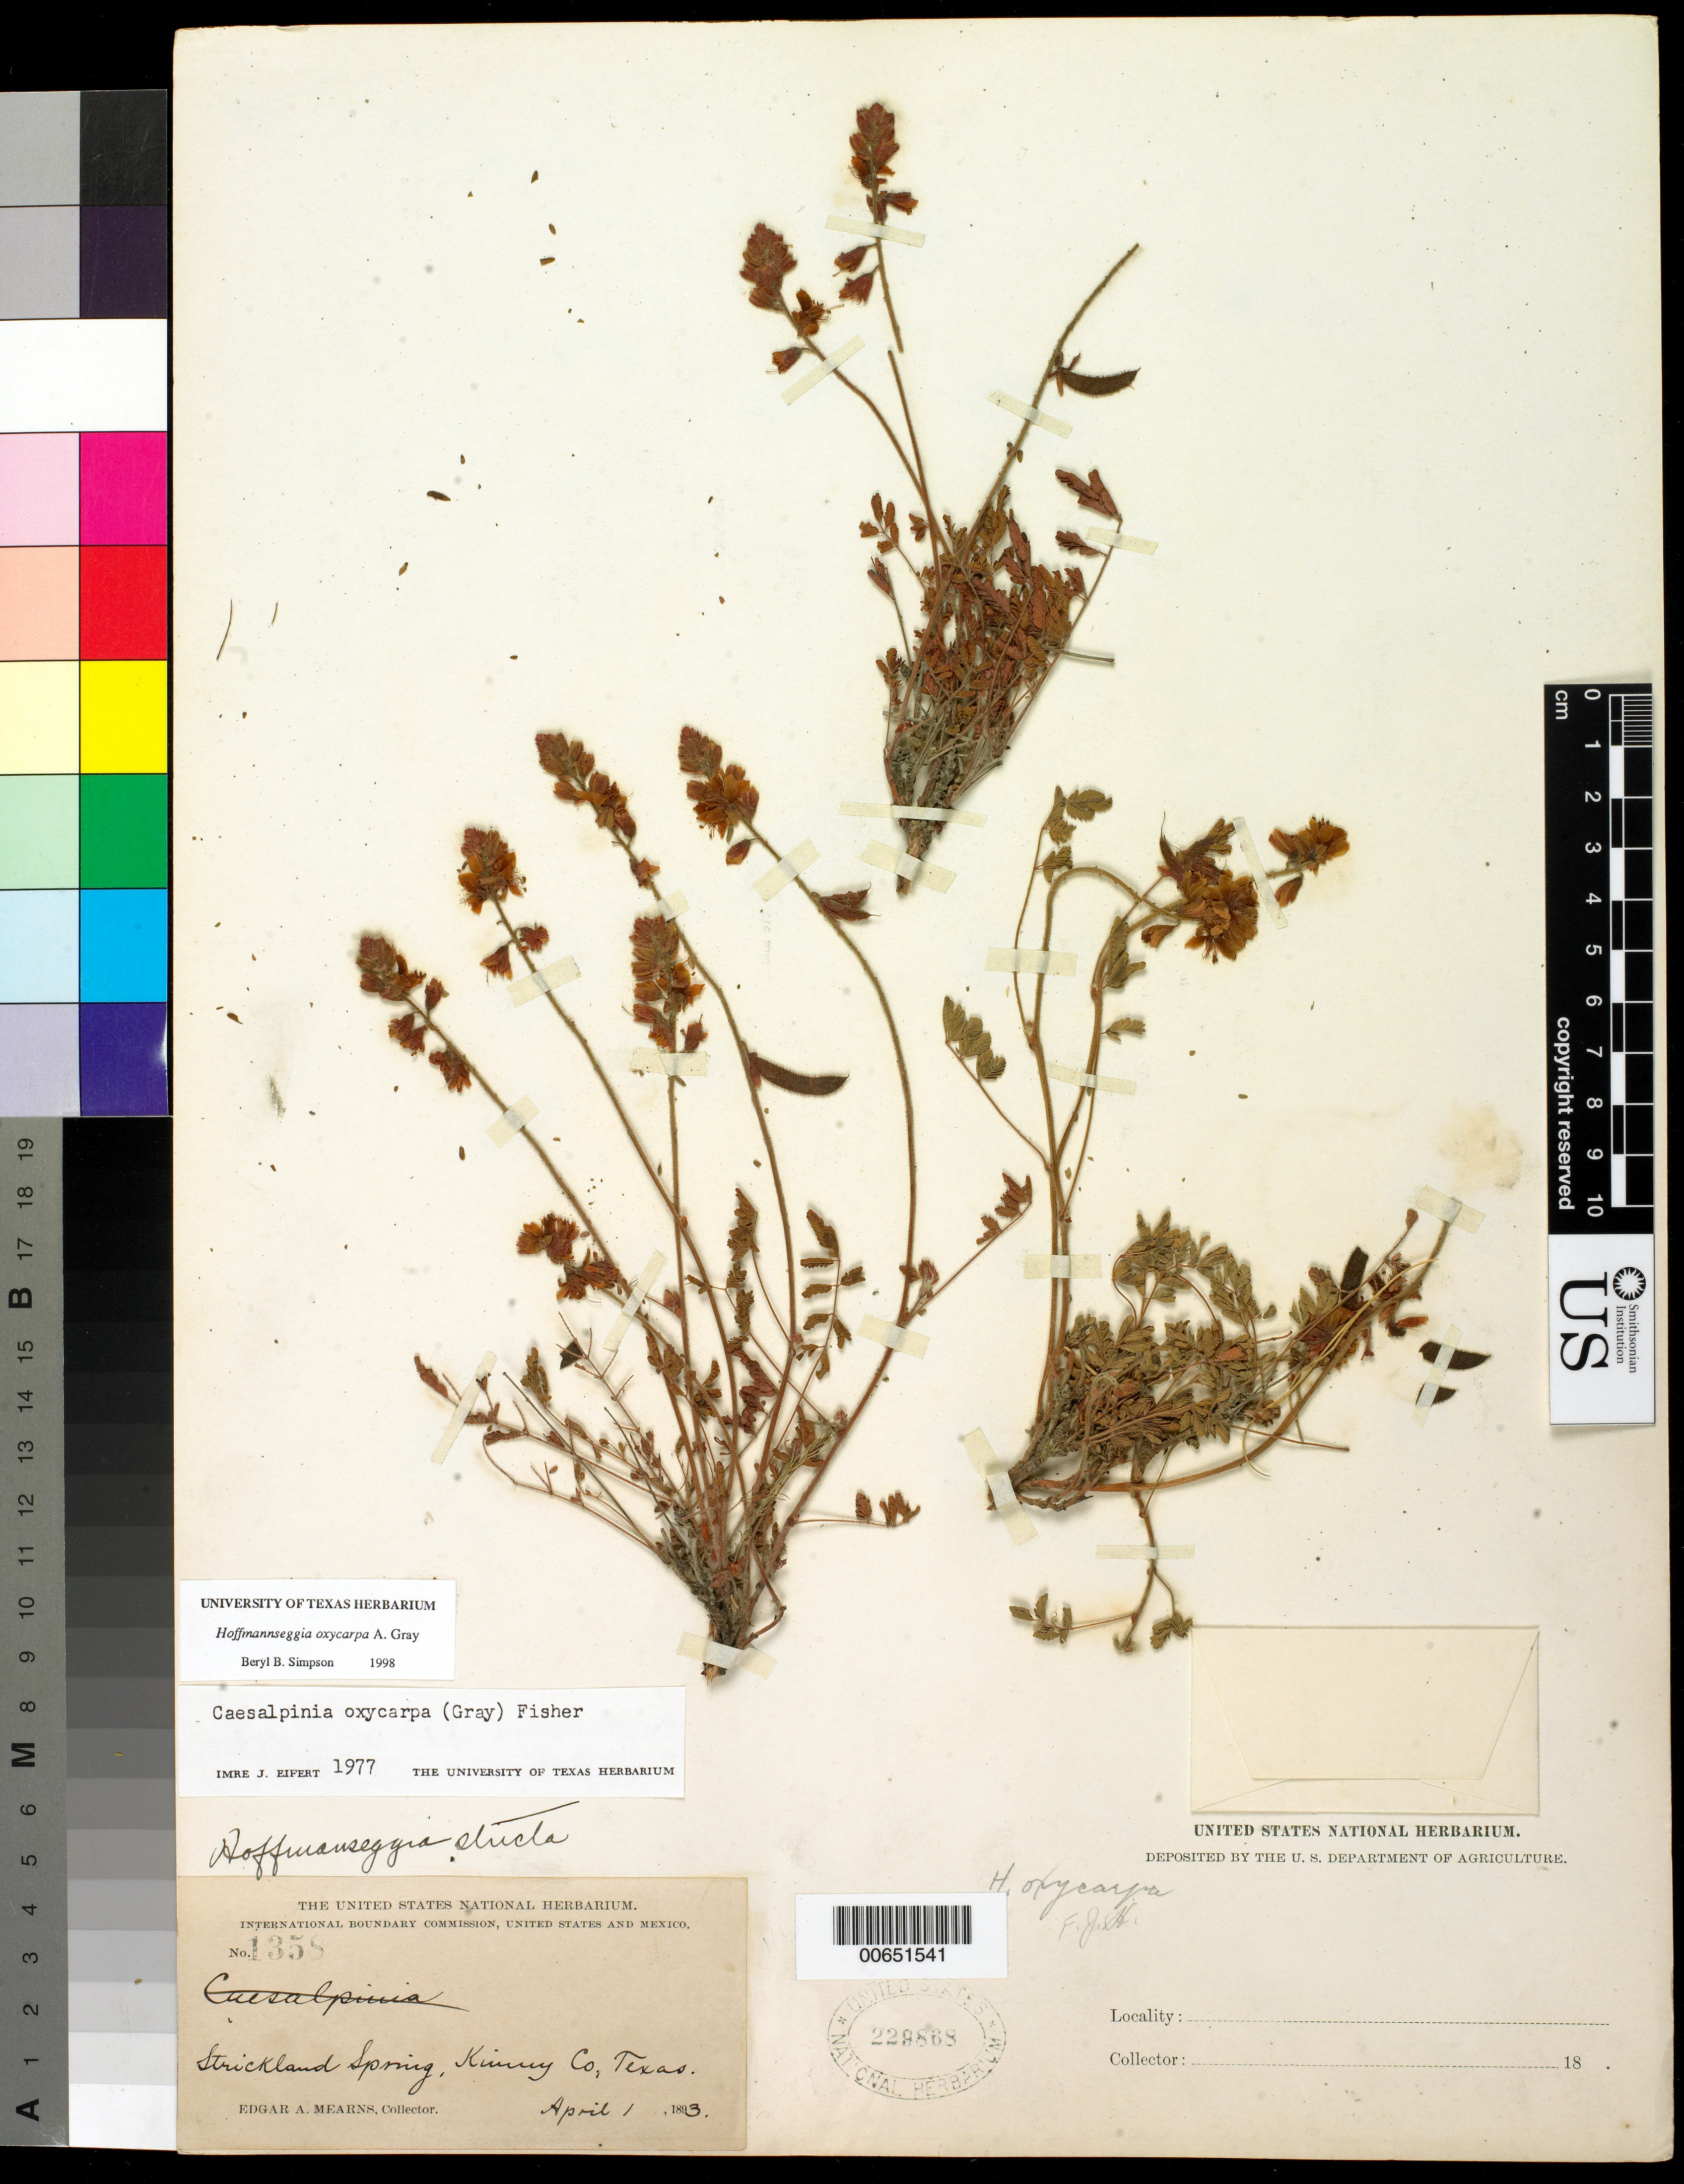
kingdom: Plantae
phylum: Tracheophyta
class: Magnoliopsida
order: Fabales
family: Fabaceae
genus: Hoffmannseggia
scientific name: Hoffmannseggia oxycarpa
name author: Benth.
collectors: E. A. Mearns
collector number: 1358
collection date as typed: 01 Apr 1893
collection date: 1893-04-01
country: United States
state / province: Texas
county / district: Kinney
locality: Strickland Spring. [County previously entered as "Kinny."]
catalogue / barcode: US 229868